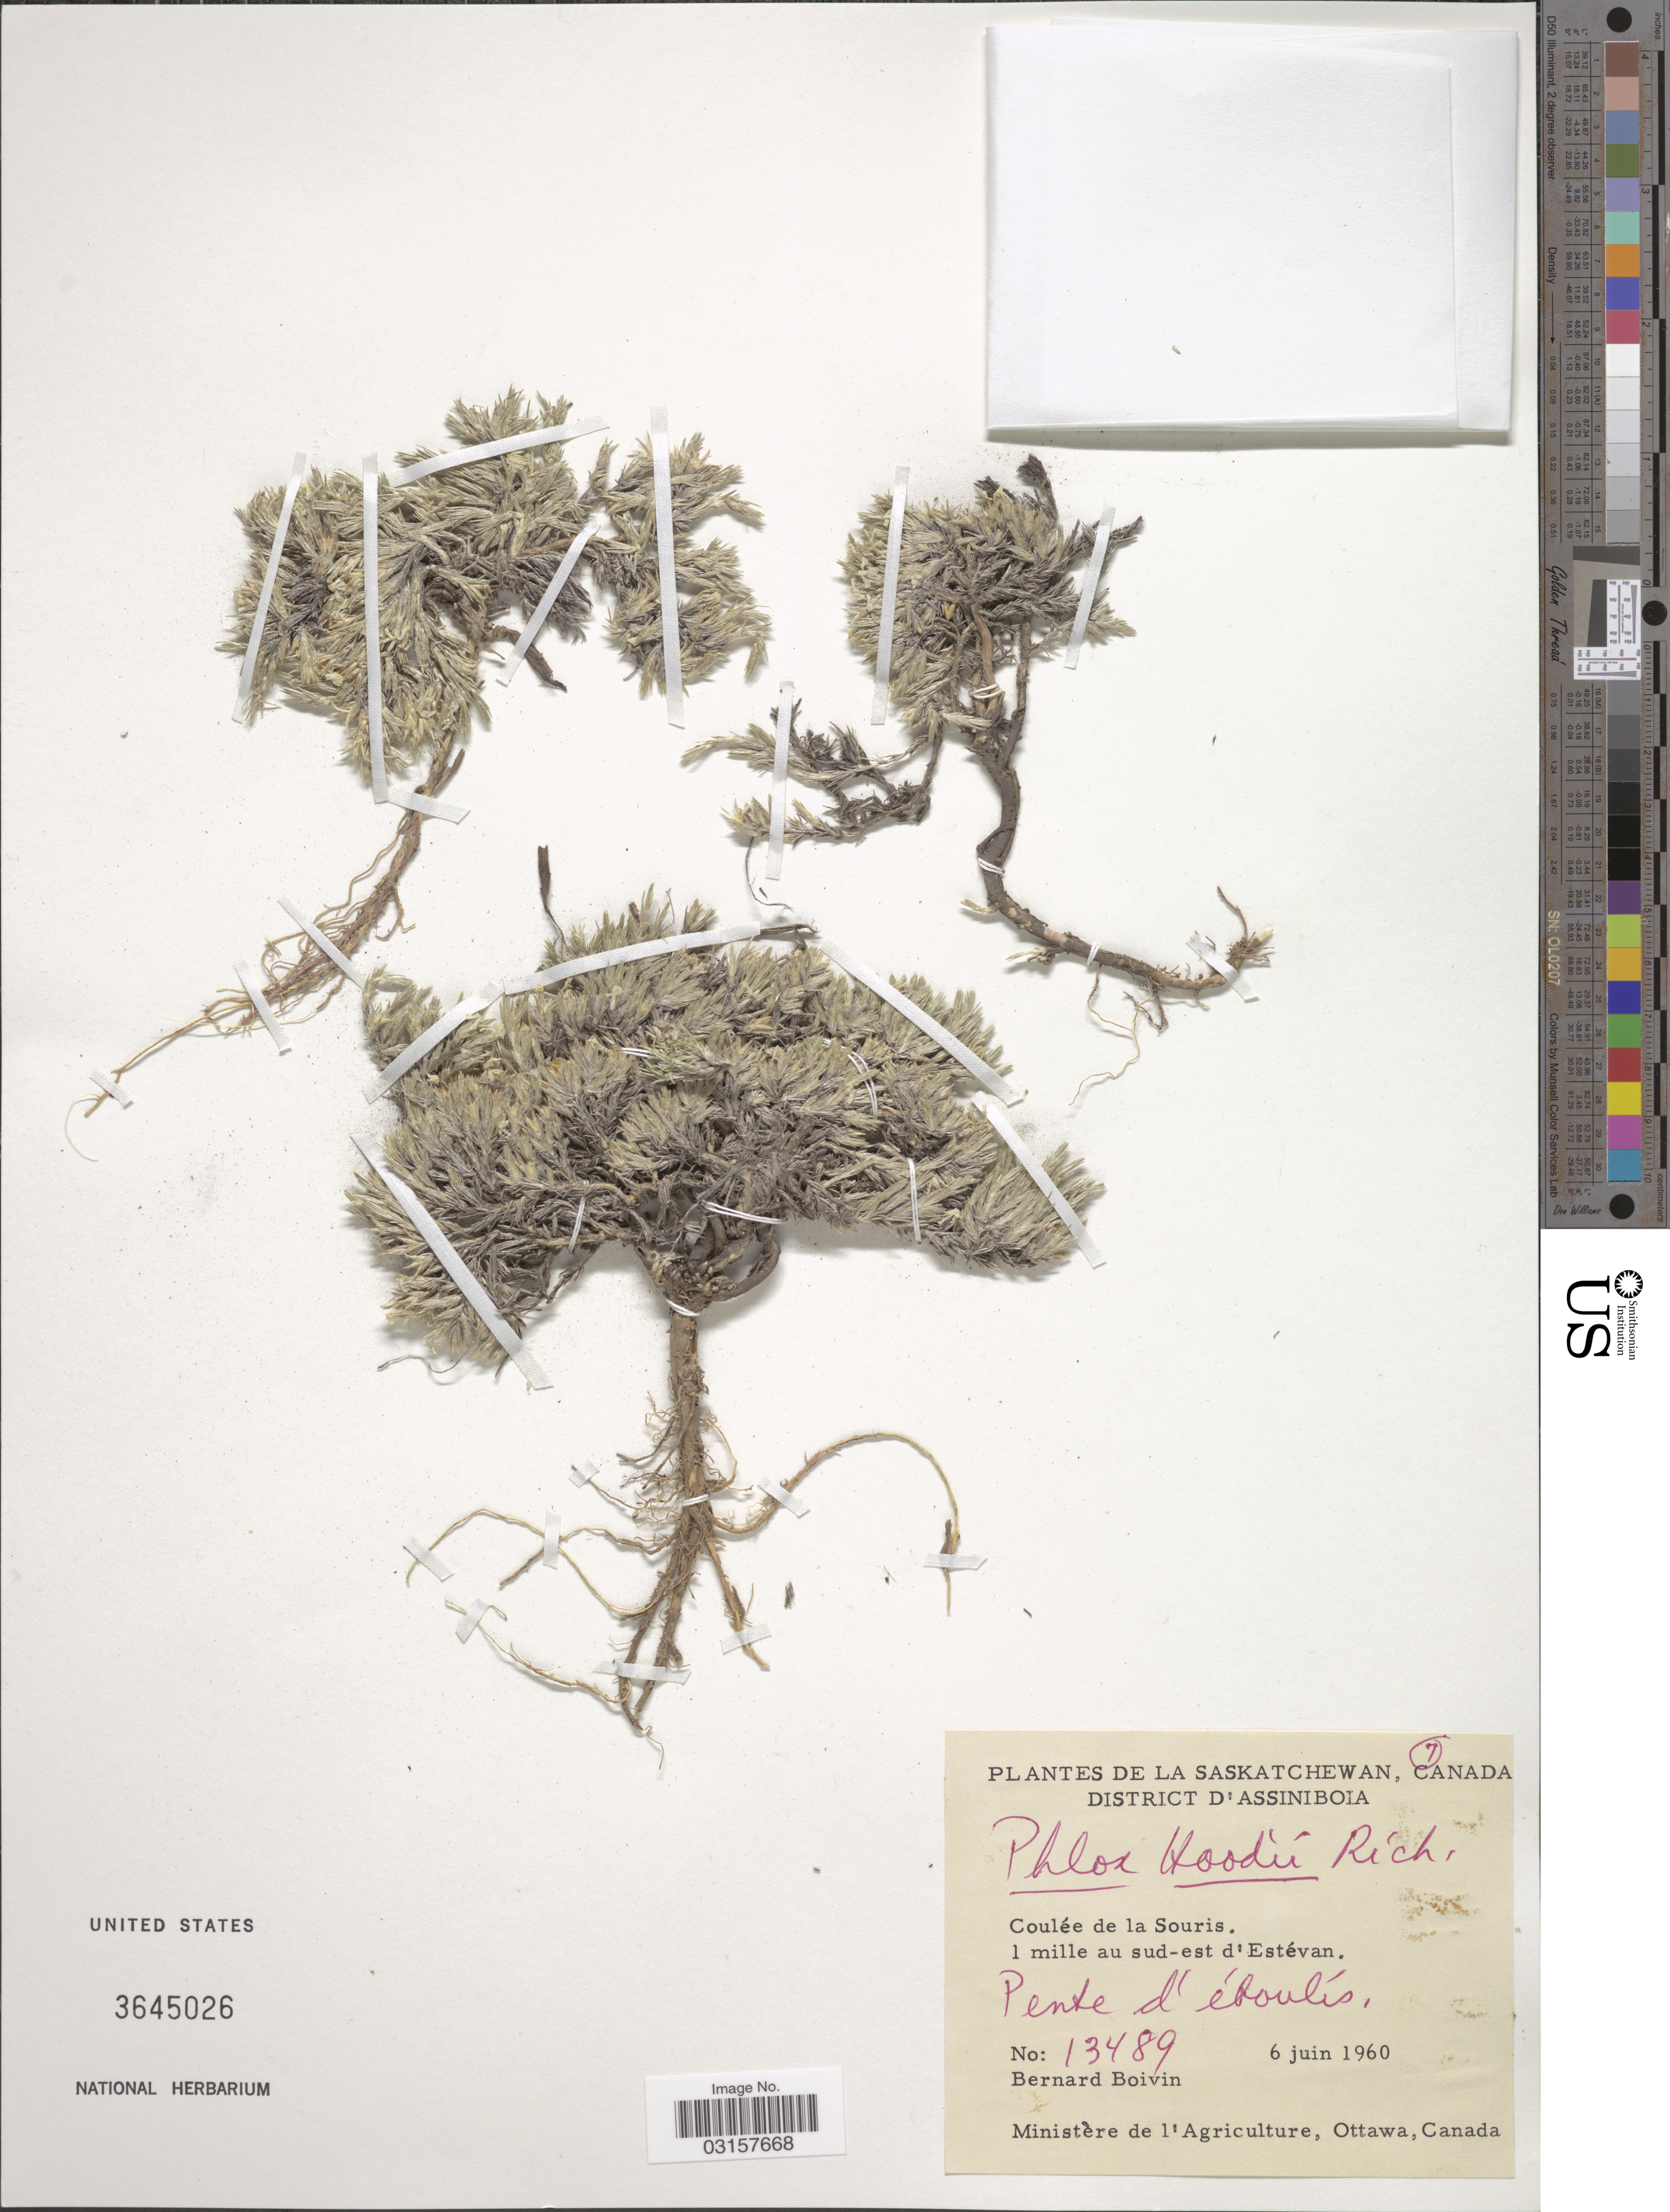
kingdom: Plantae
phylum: Tracheophyta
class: Magnoliopsida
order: Ericales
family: Polemoniaceae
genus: Phlox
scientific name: Phlox hoodii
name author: Richardson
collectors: J. R. B. Boivin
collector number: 13489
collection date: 1960-06-06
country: Canada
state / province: Saskatchewan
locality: District D'Assiniboia, Coulée de la Souris. 1 mile au sud-est d'Estévan. Pente d'éboulís.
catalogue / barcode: US 3645026